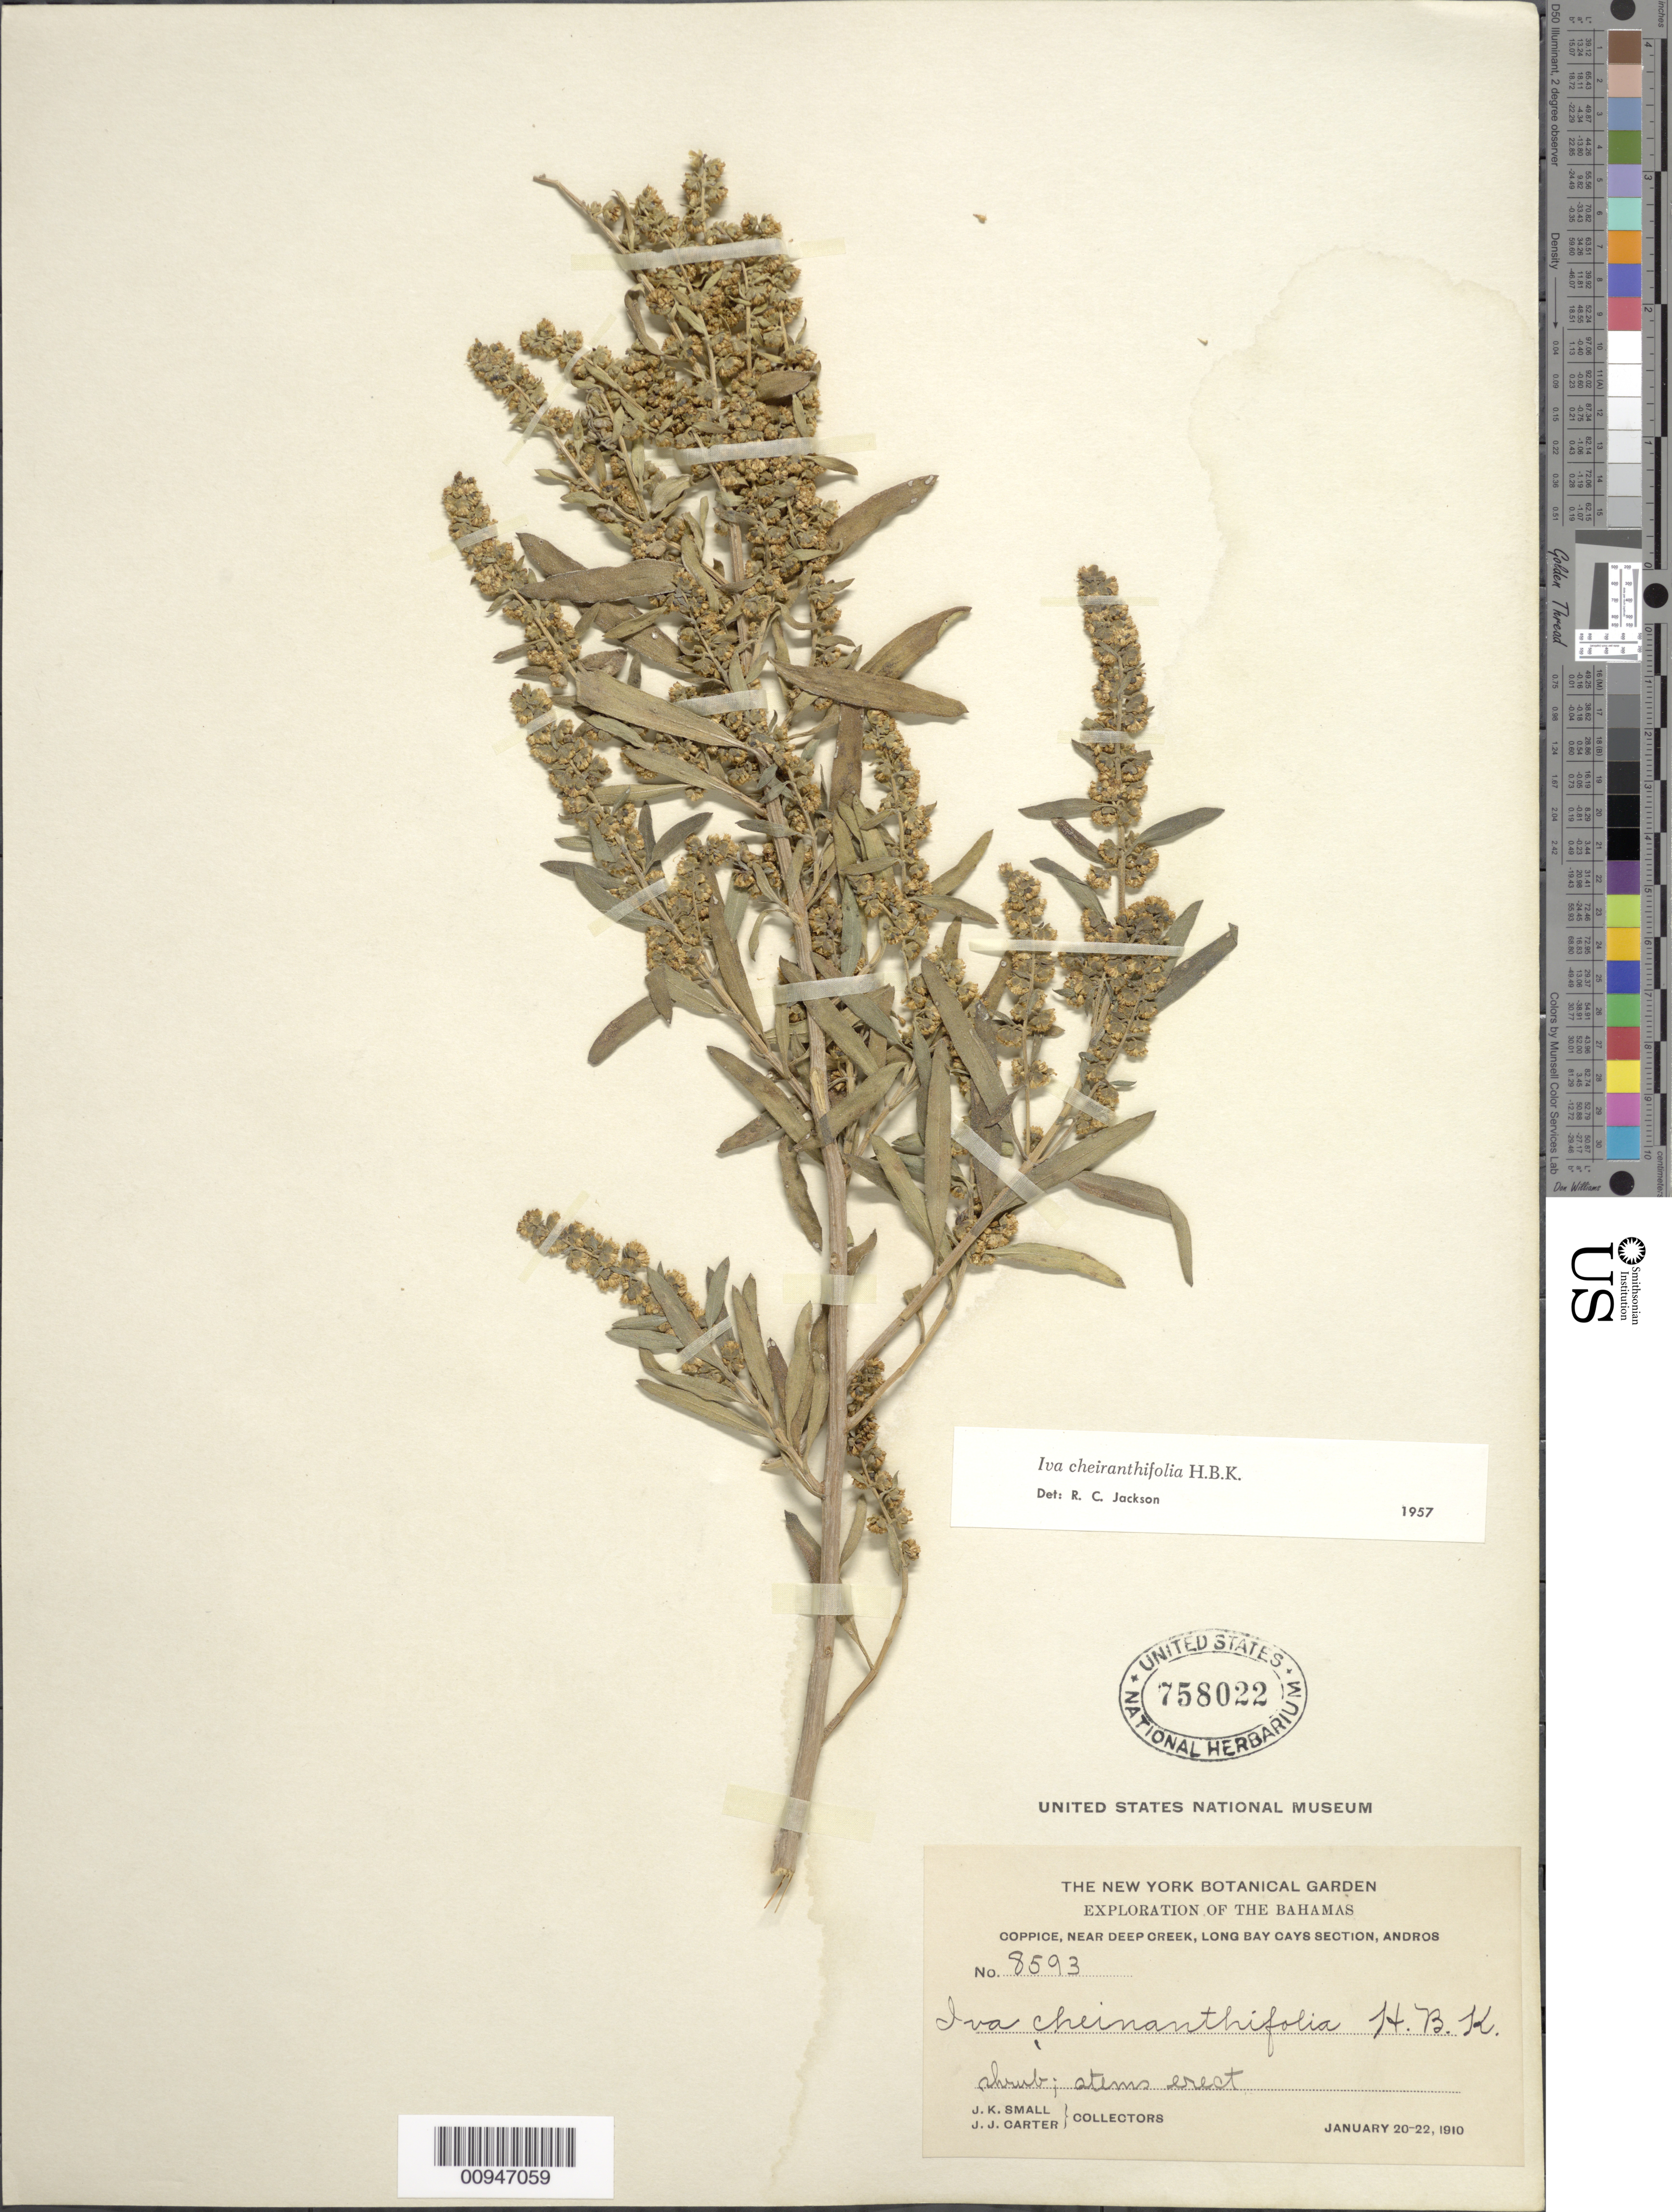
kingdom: Plantae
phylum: Tracheophyta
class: Magnoliopsida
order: Asterales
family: Asteraceae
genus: Iva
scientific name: Iva cheiranthifolia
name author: Kunth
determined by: Jackson, R. C.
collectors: J. K. Small & J. J. Carter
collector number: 8593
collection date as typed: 20 Jan 1910 to 22 Jan 1910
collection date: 1910-01-20/1910-01-22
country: Bahamas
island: Andros Island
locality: Near Deep Creek, Long Bay Cays Section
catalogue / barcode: US 758022